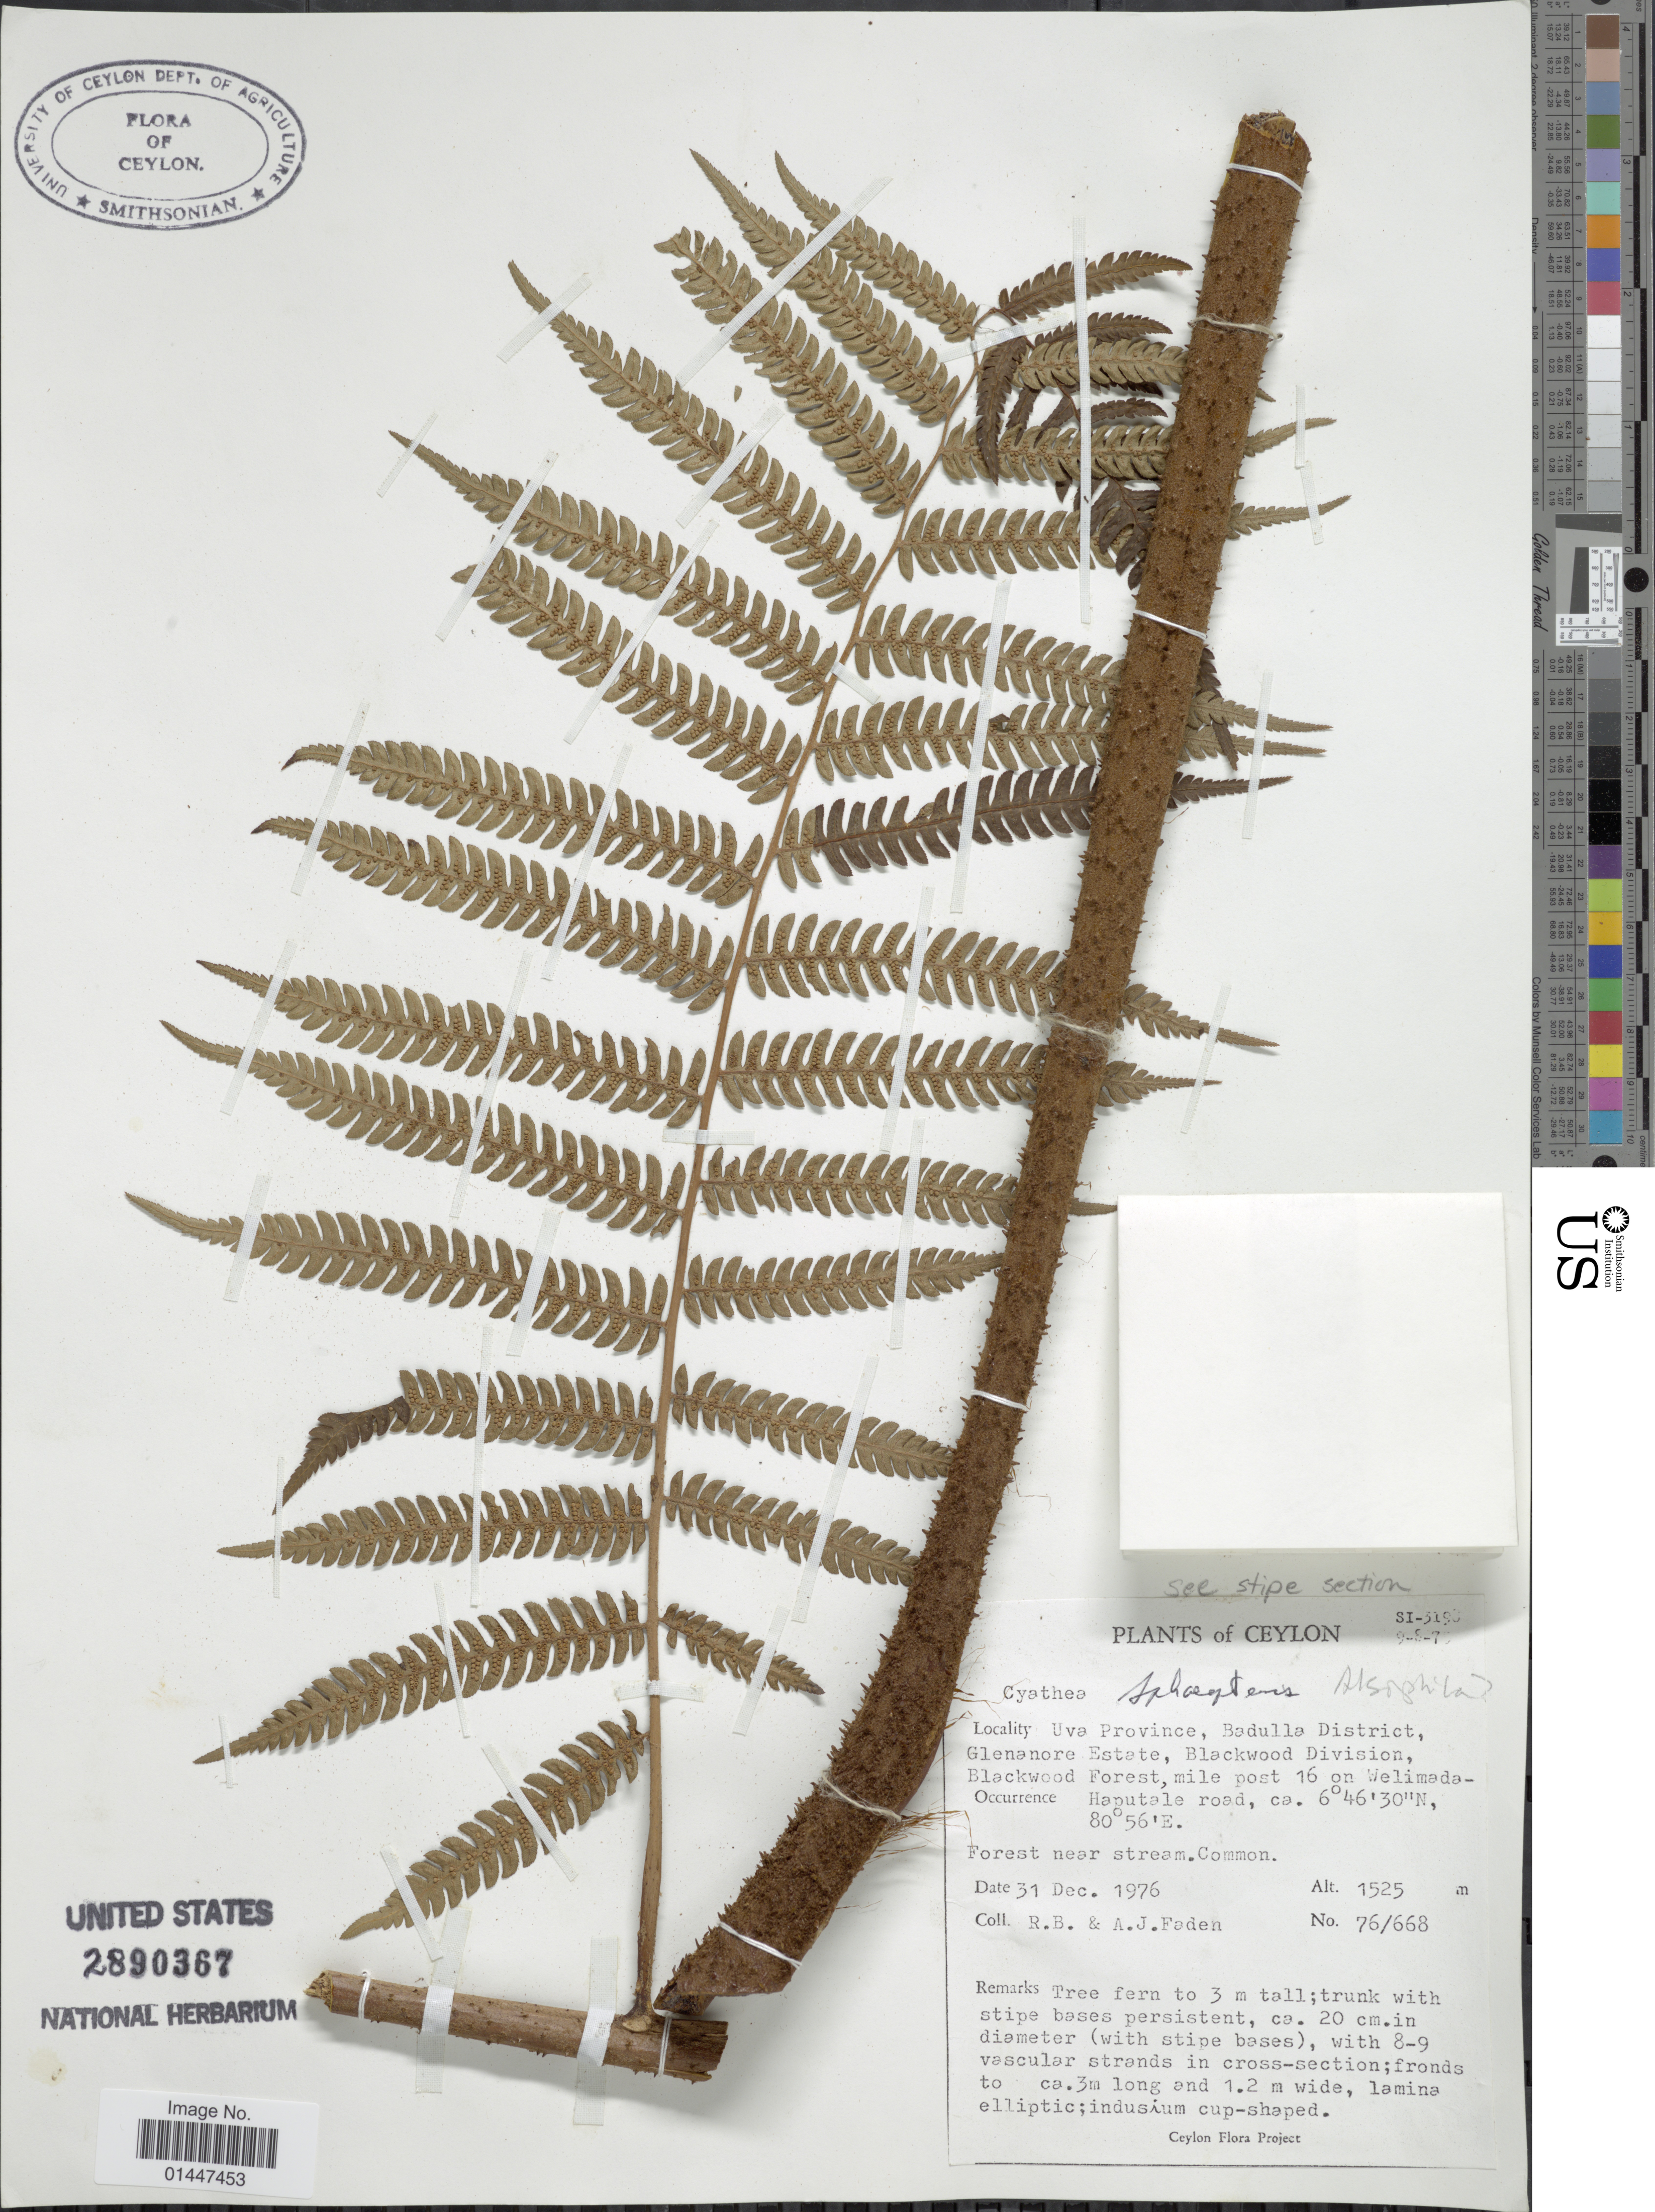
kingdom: Plantae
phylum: Tracheophyta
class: Polypodiopsida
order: Cyatheales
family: Cyatheaceae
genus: Sphaeropteris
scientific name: Sphaeropteris sp.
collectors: R. B. Faden & A. J. Faden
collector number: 79/668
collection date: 1976-12-31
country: Sri Lanka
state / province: Uva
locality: Ceylon. Uva Province, Badulla District, Glenanore Estate, Blackwood division, Blackwood forest, mile post 16 on Welimada- Haputale road. Forest near stream.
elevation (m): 1525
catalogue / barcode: US 2890367